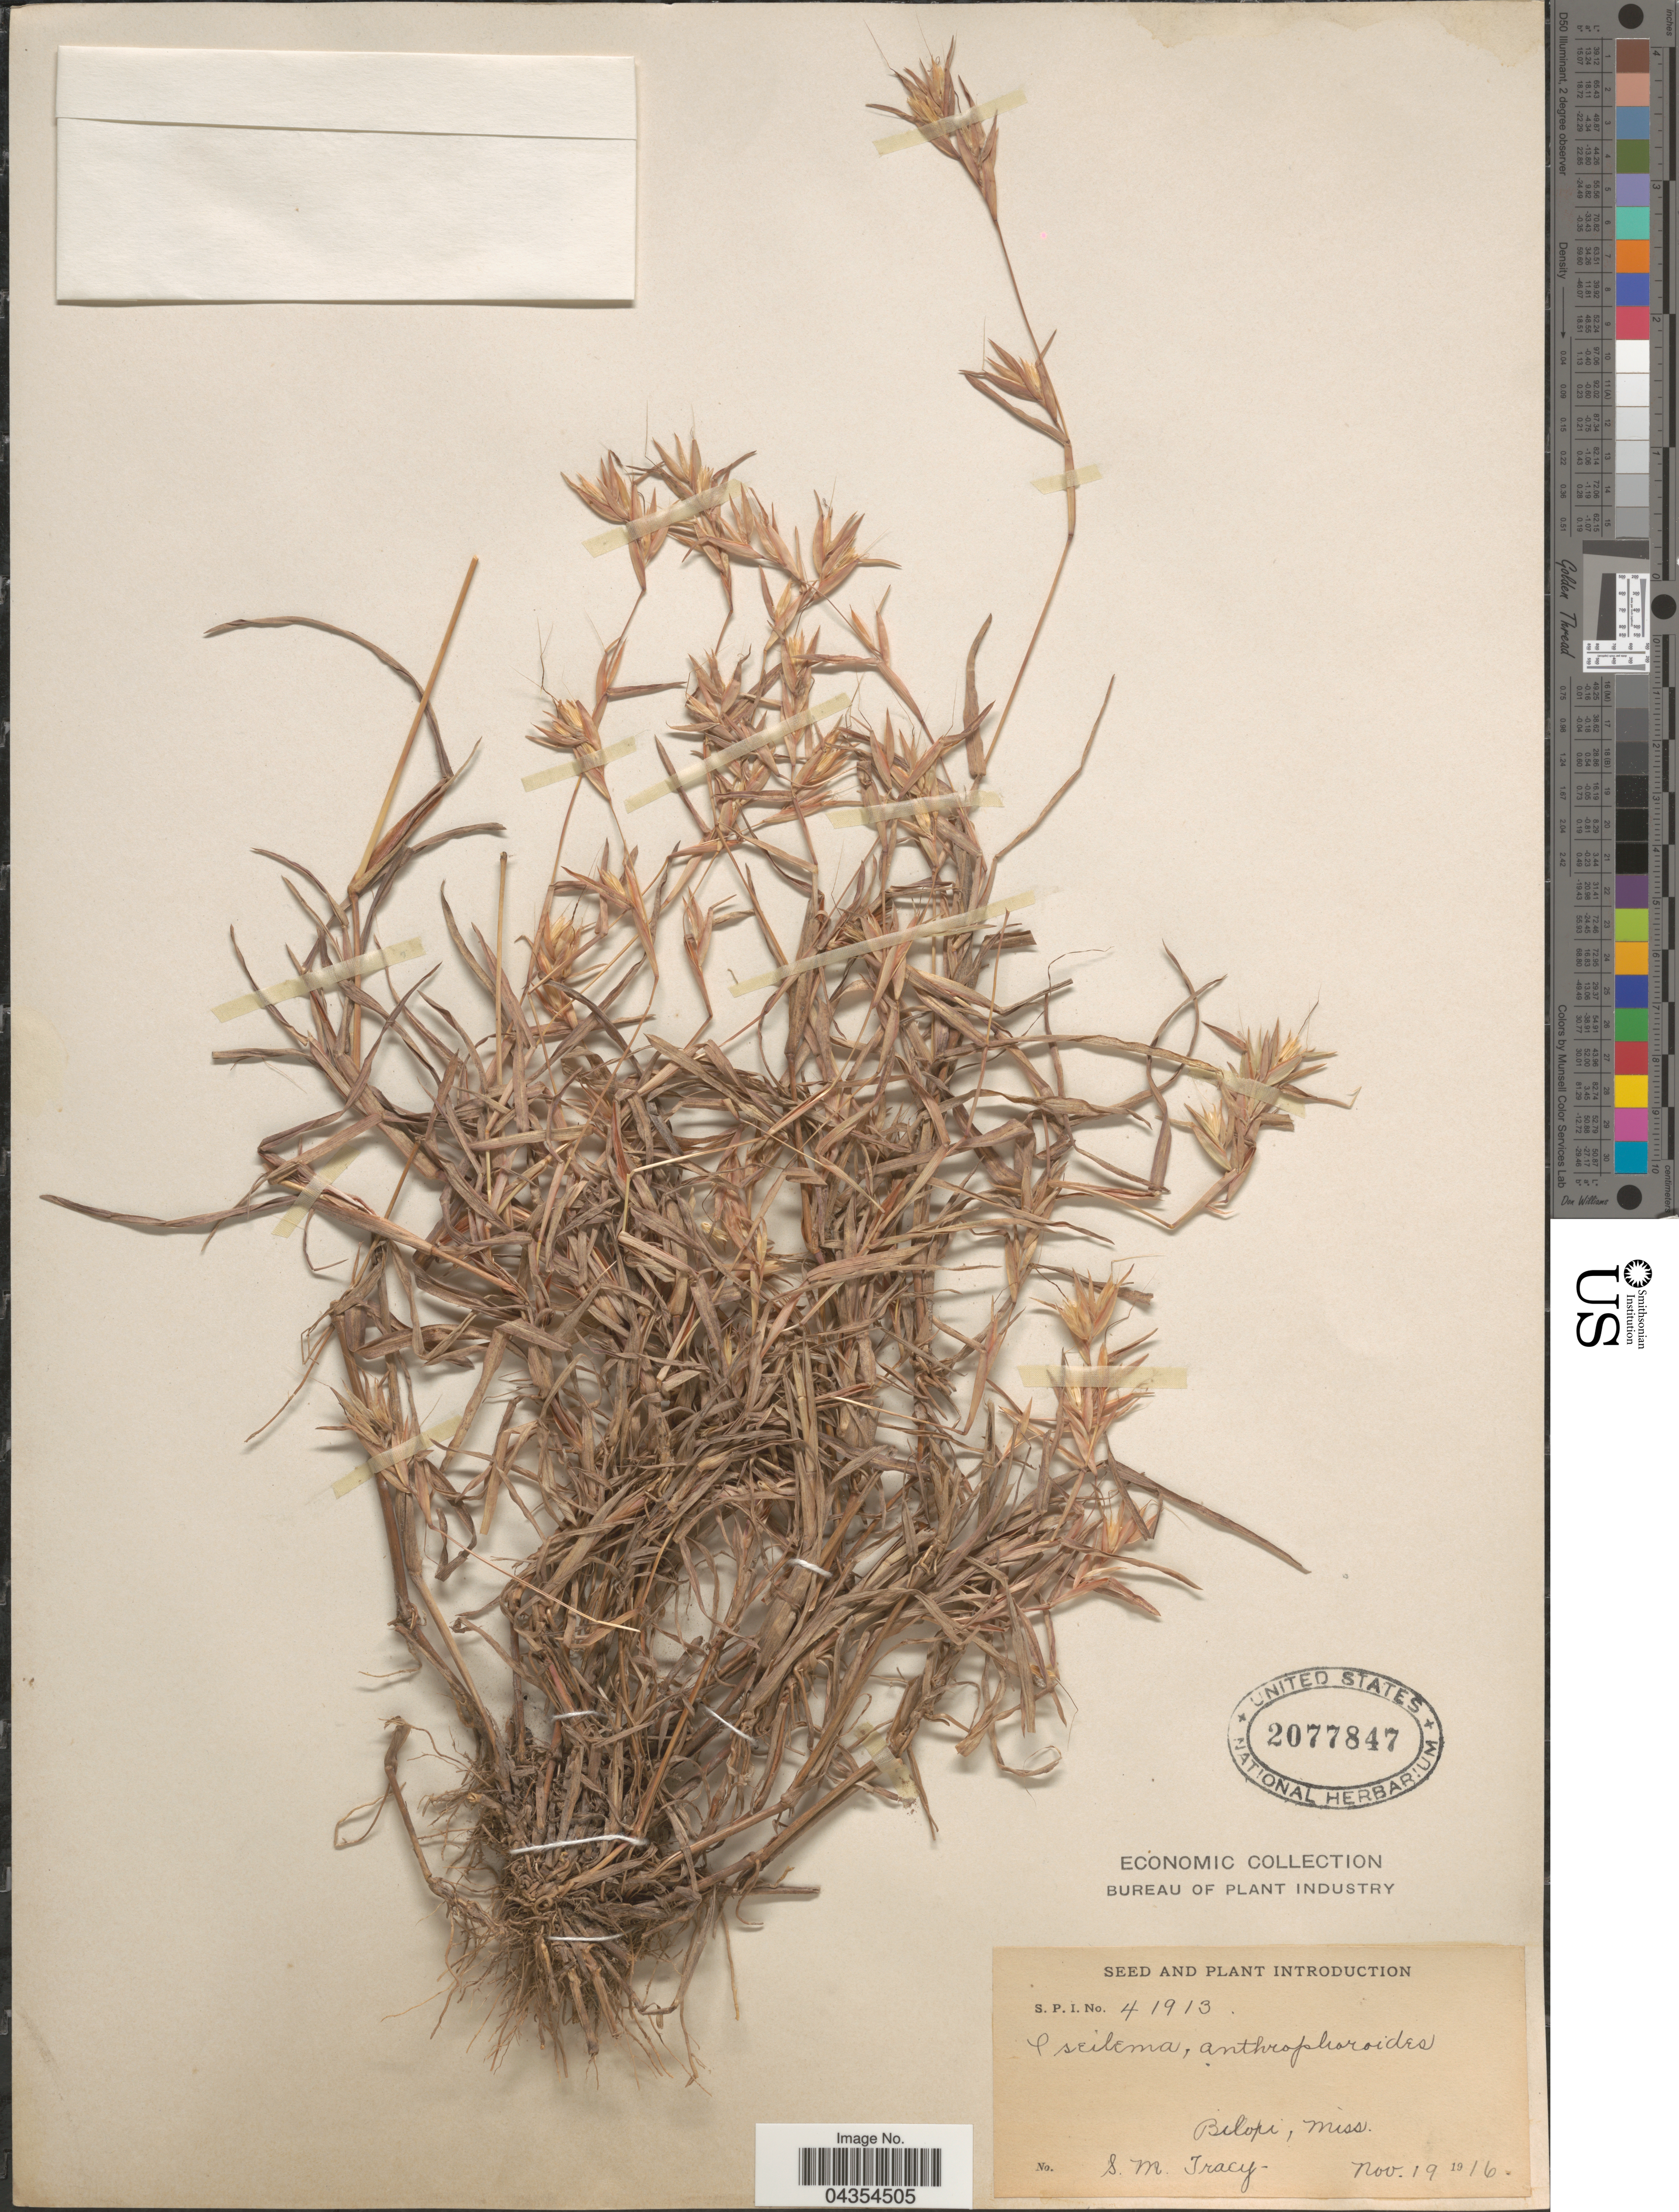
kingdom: Plantae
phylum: Tracheophyta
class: Liliopsida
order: Poales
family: Poaceae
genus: Iseilema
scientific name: Iseilema membranaceum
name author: (Lindl.) Domin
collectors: S. M. Tracy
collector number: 41913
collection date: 1916-11-19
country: United States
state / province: Mississippi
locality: Biloxi.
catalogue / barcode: US 2077847